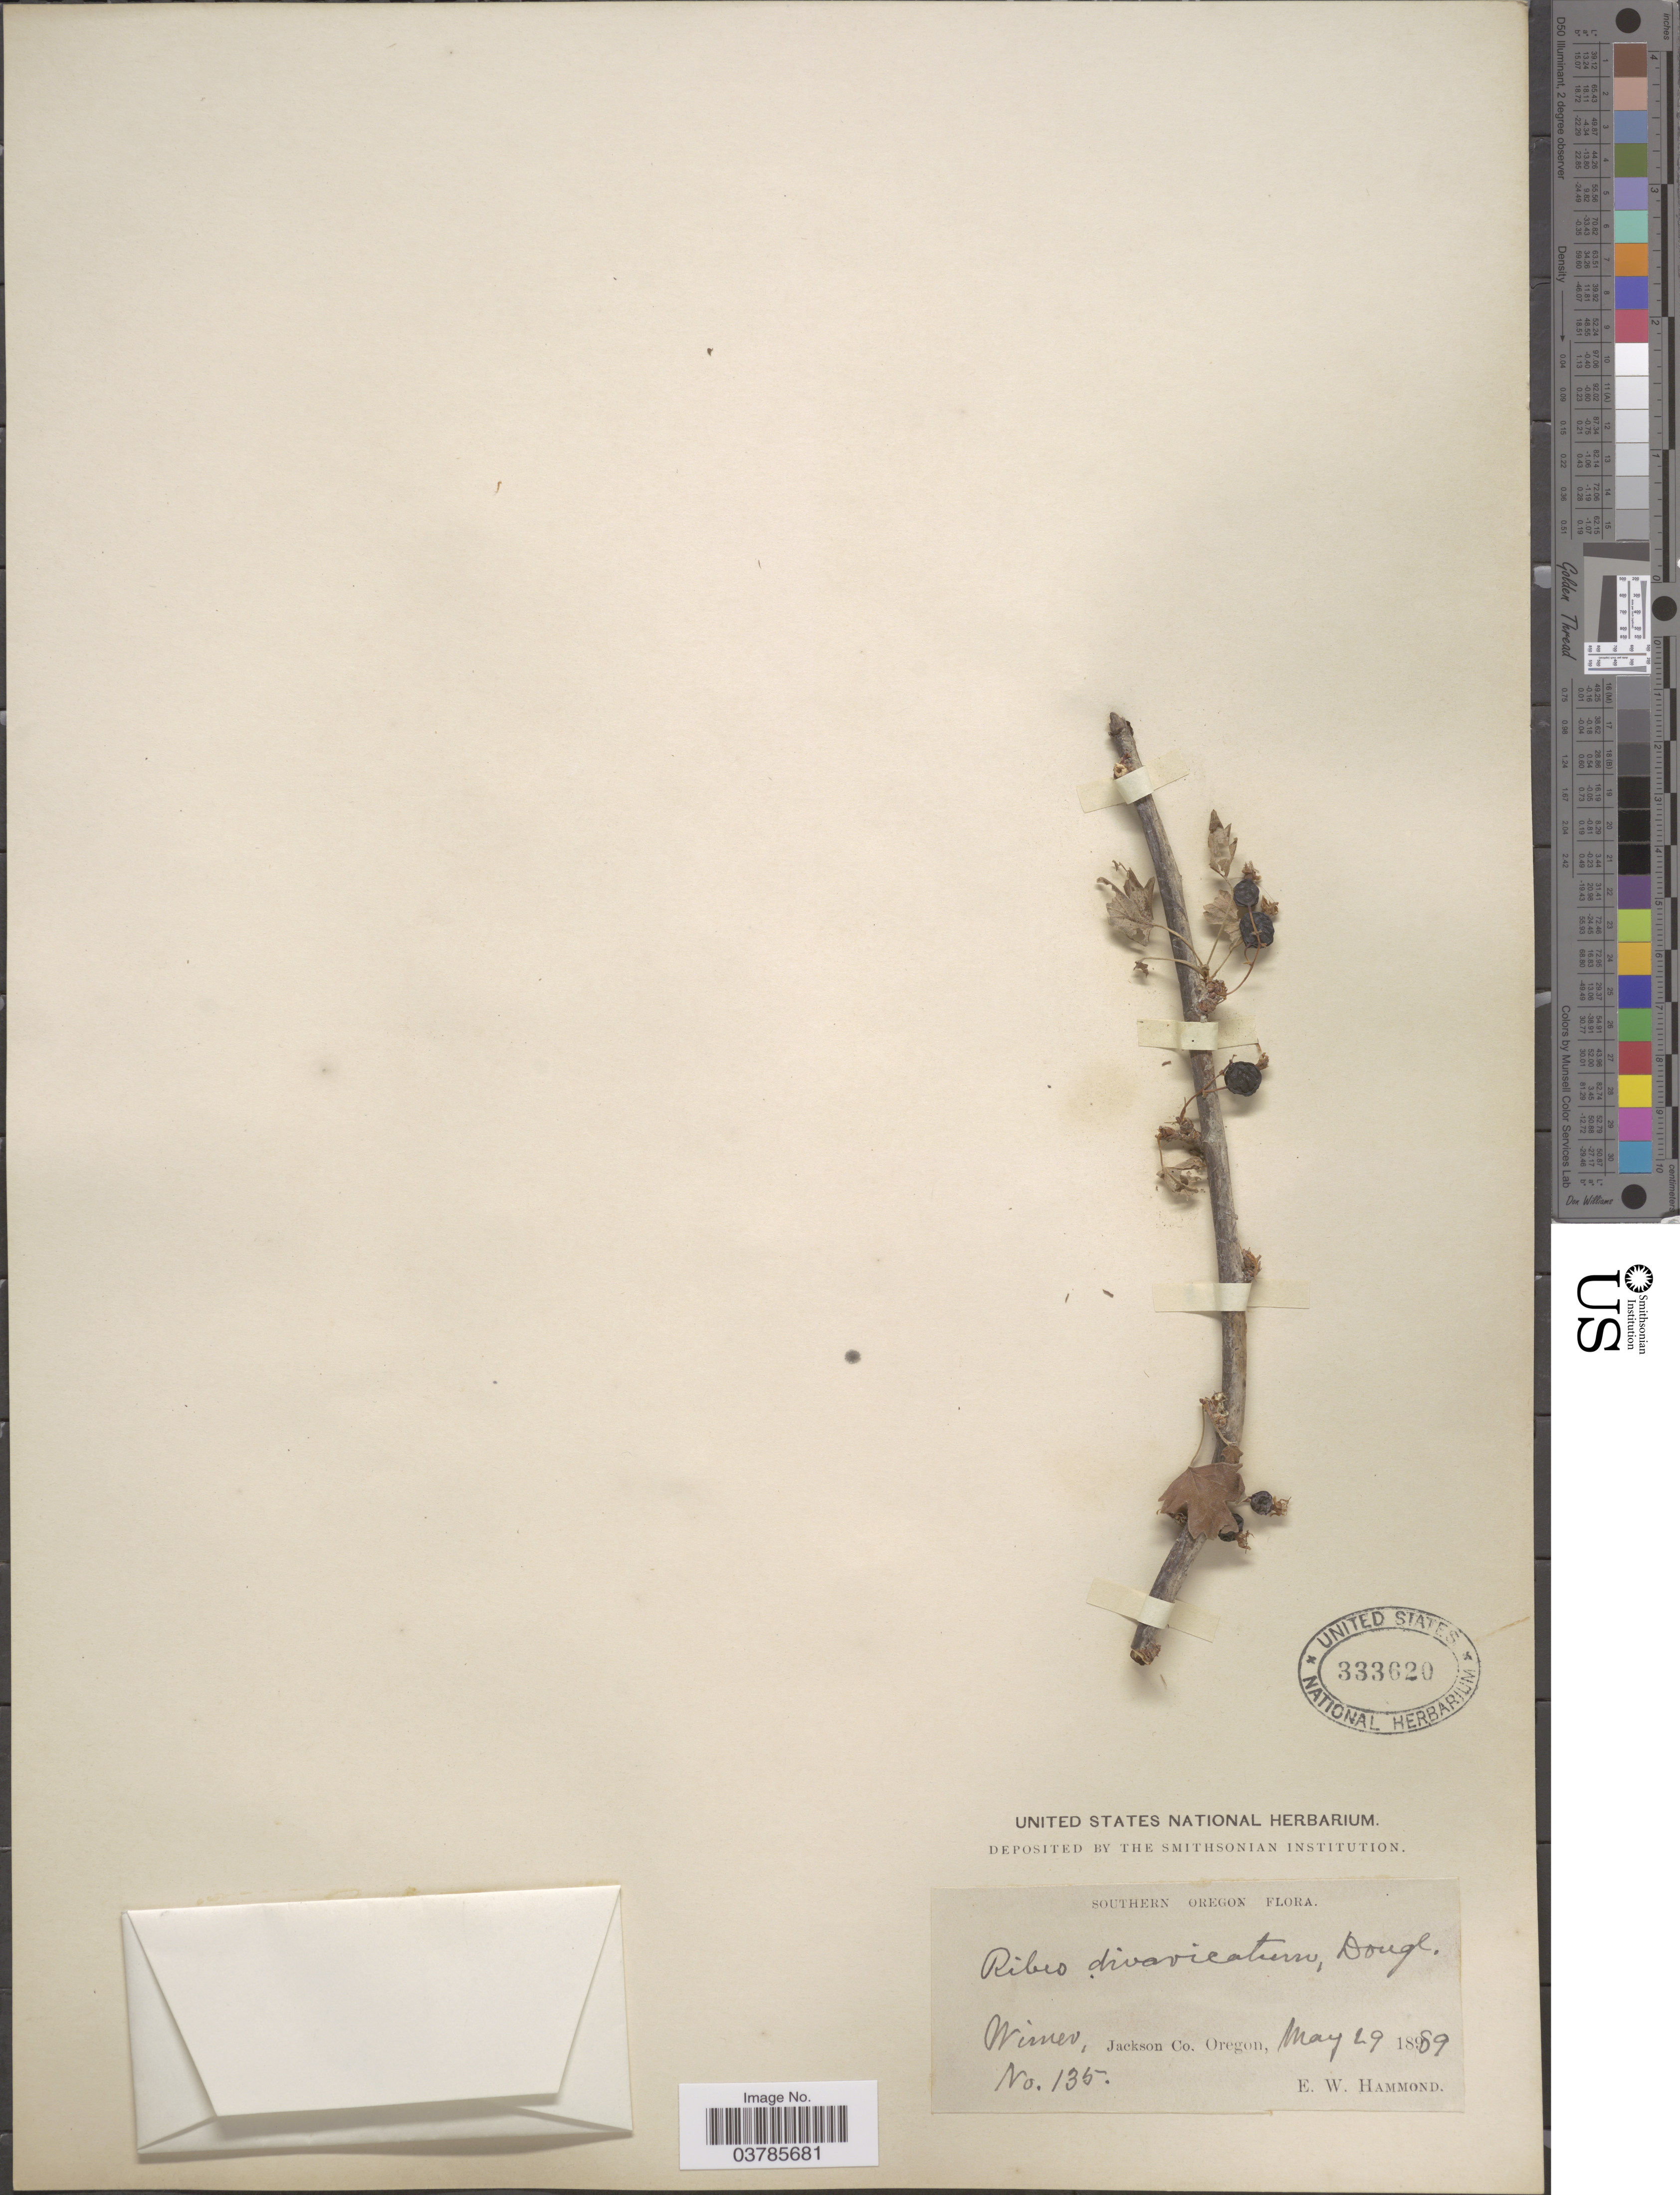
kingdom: Plantae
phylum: Tracheophyta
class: Magnoliopsida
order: Saxifragales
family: Grossulariaceae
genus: Ribes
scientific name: Ribes divaricatum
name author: Douglas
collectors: E. Hammond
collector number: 135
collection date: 1889-05-29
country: United States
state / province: Oregon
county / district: Jackson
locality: Southern Oregon. Wimer, Jackson Co.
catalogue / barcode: US 333620